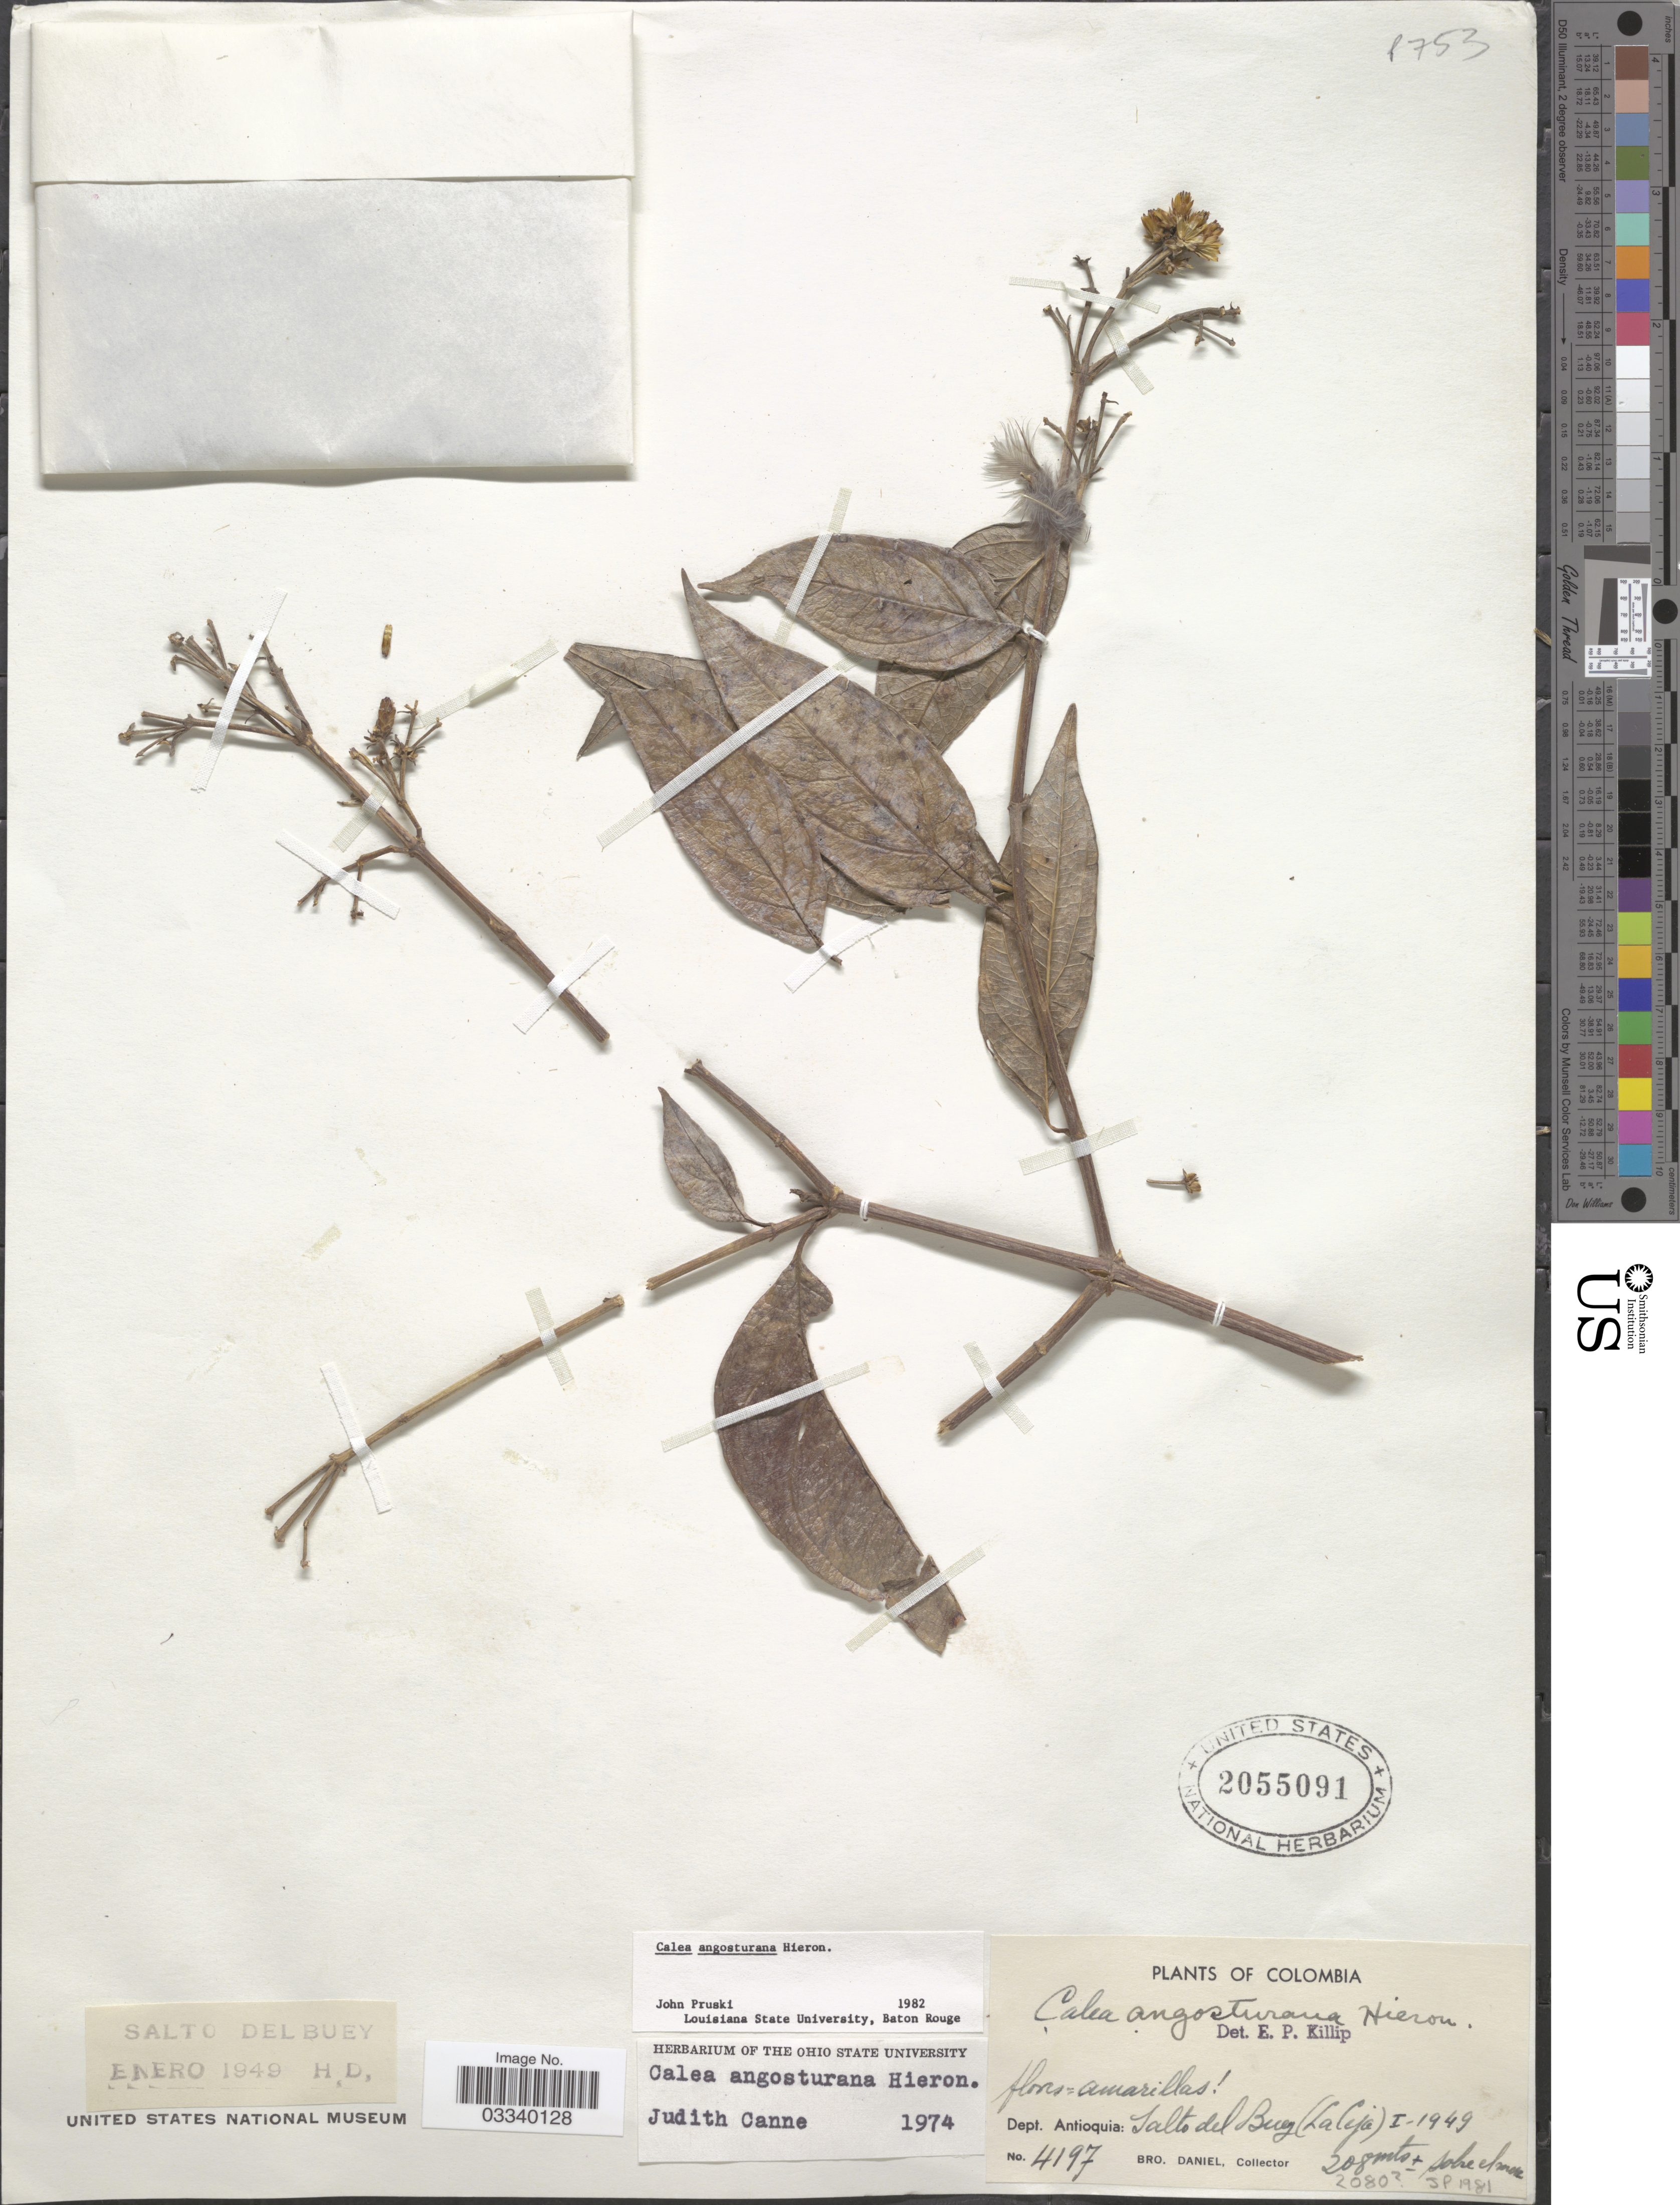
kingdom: Plantae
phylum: Tracheophyta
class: Magnoliopsida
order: Asterales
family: Asteraceae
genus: Calea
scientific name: Calea angosturana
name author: Hieron.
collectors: Bro. Daniel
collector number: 4197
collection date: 1949-01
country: Colombia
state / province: Antioquia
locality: Dept. Antioquia: Salto del Buey (La Ceja).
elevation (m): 208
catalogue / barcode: US 2055091